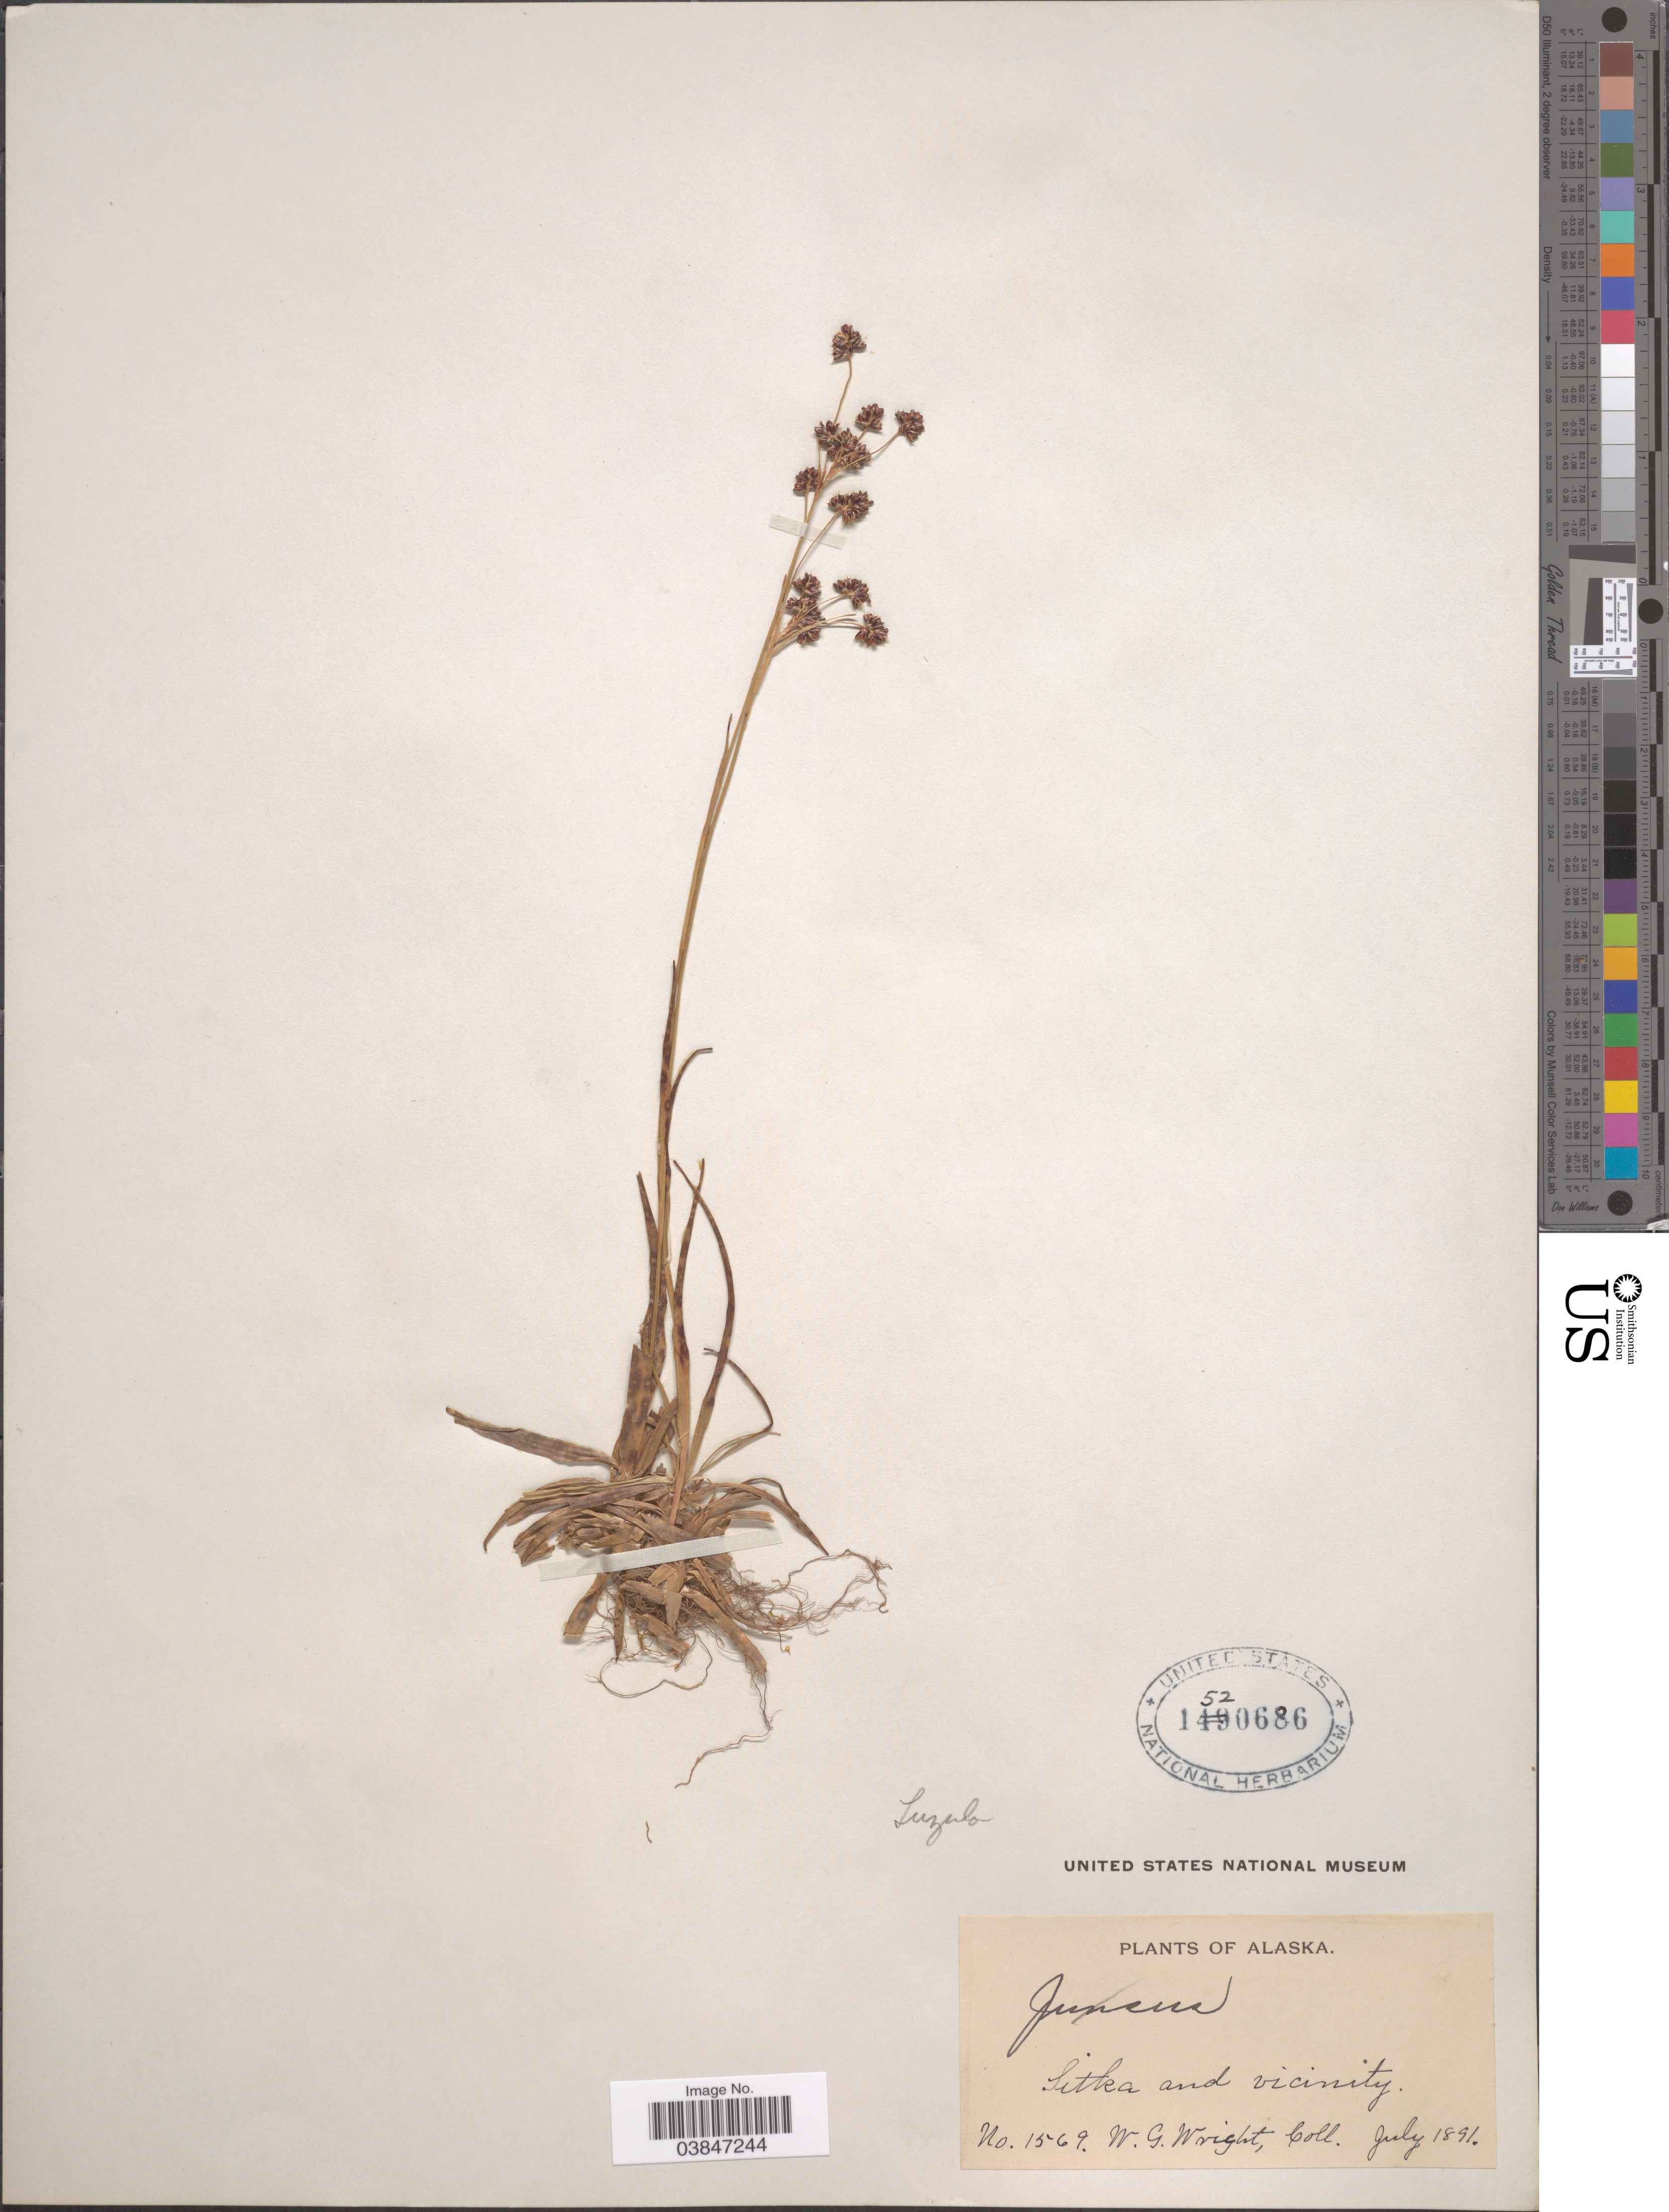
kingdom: Plantae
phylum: Tracheophyta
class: Liliopsida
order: Poales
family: Juncaceae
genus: Luzula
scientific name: Luzula sp.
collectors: W. G. Wright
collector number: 1569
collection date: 1891-07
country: United States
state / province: Alaska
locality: Sitka and vicinity.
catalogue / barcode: US 1520686